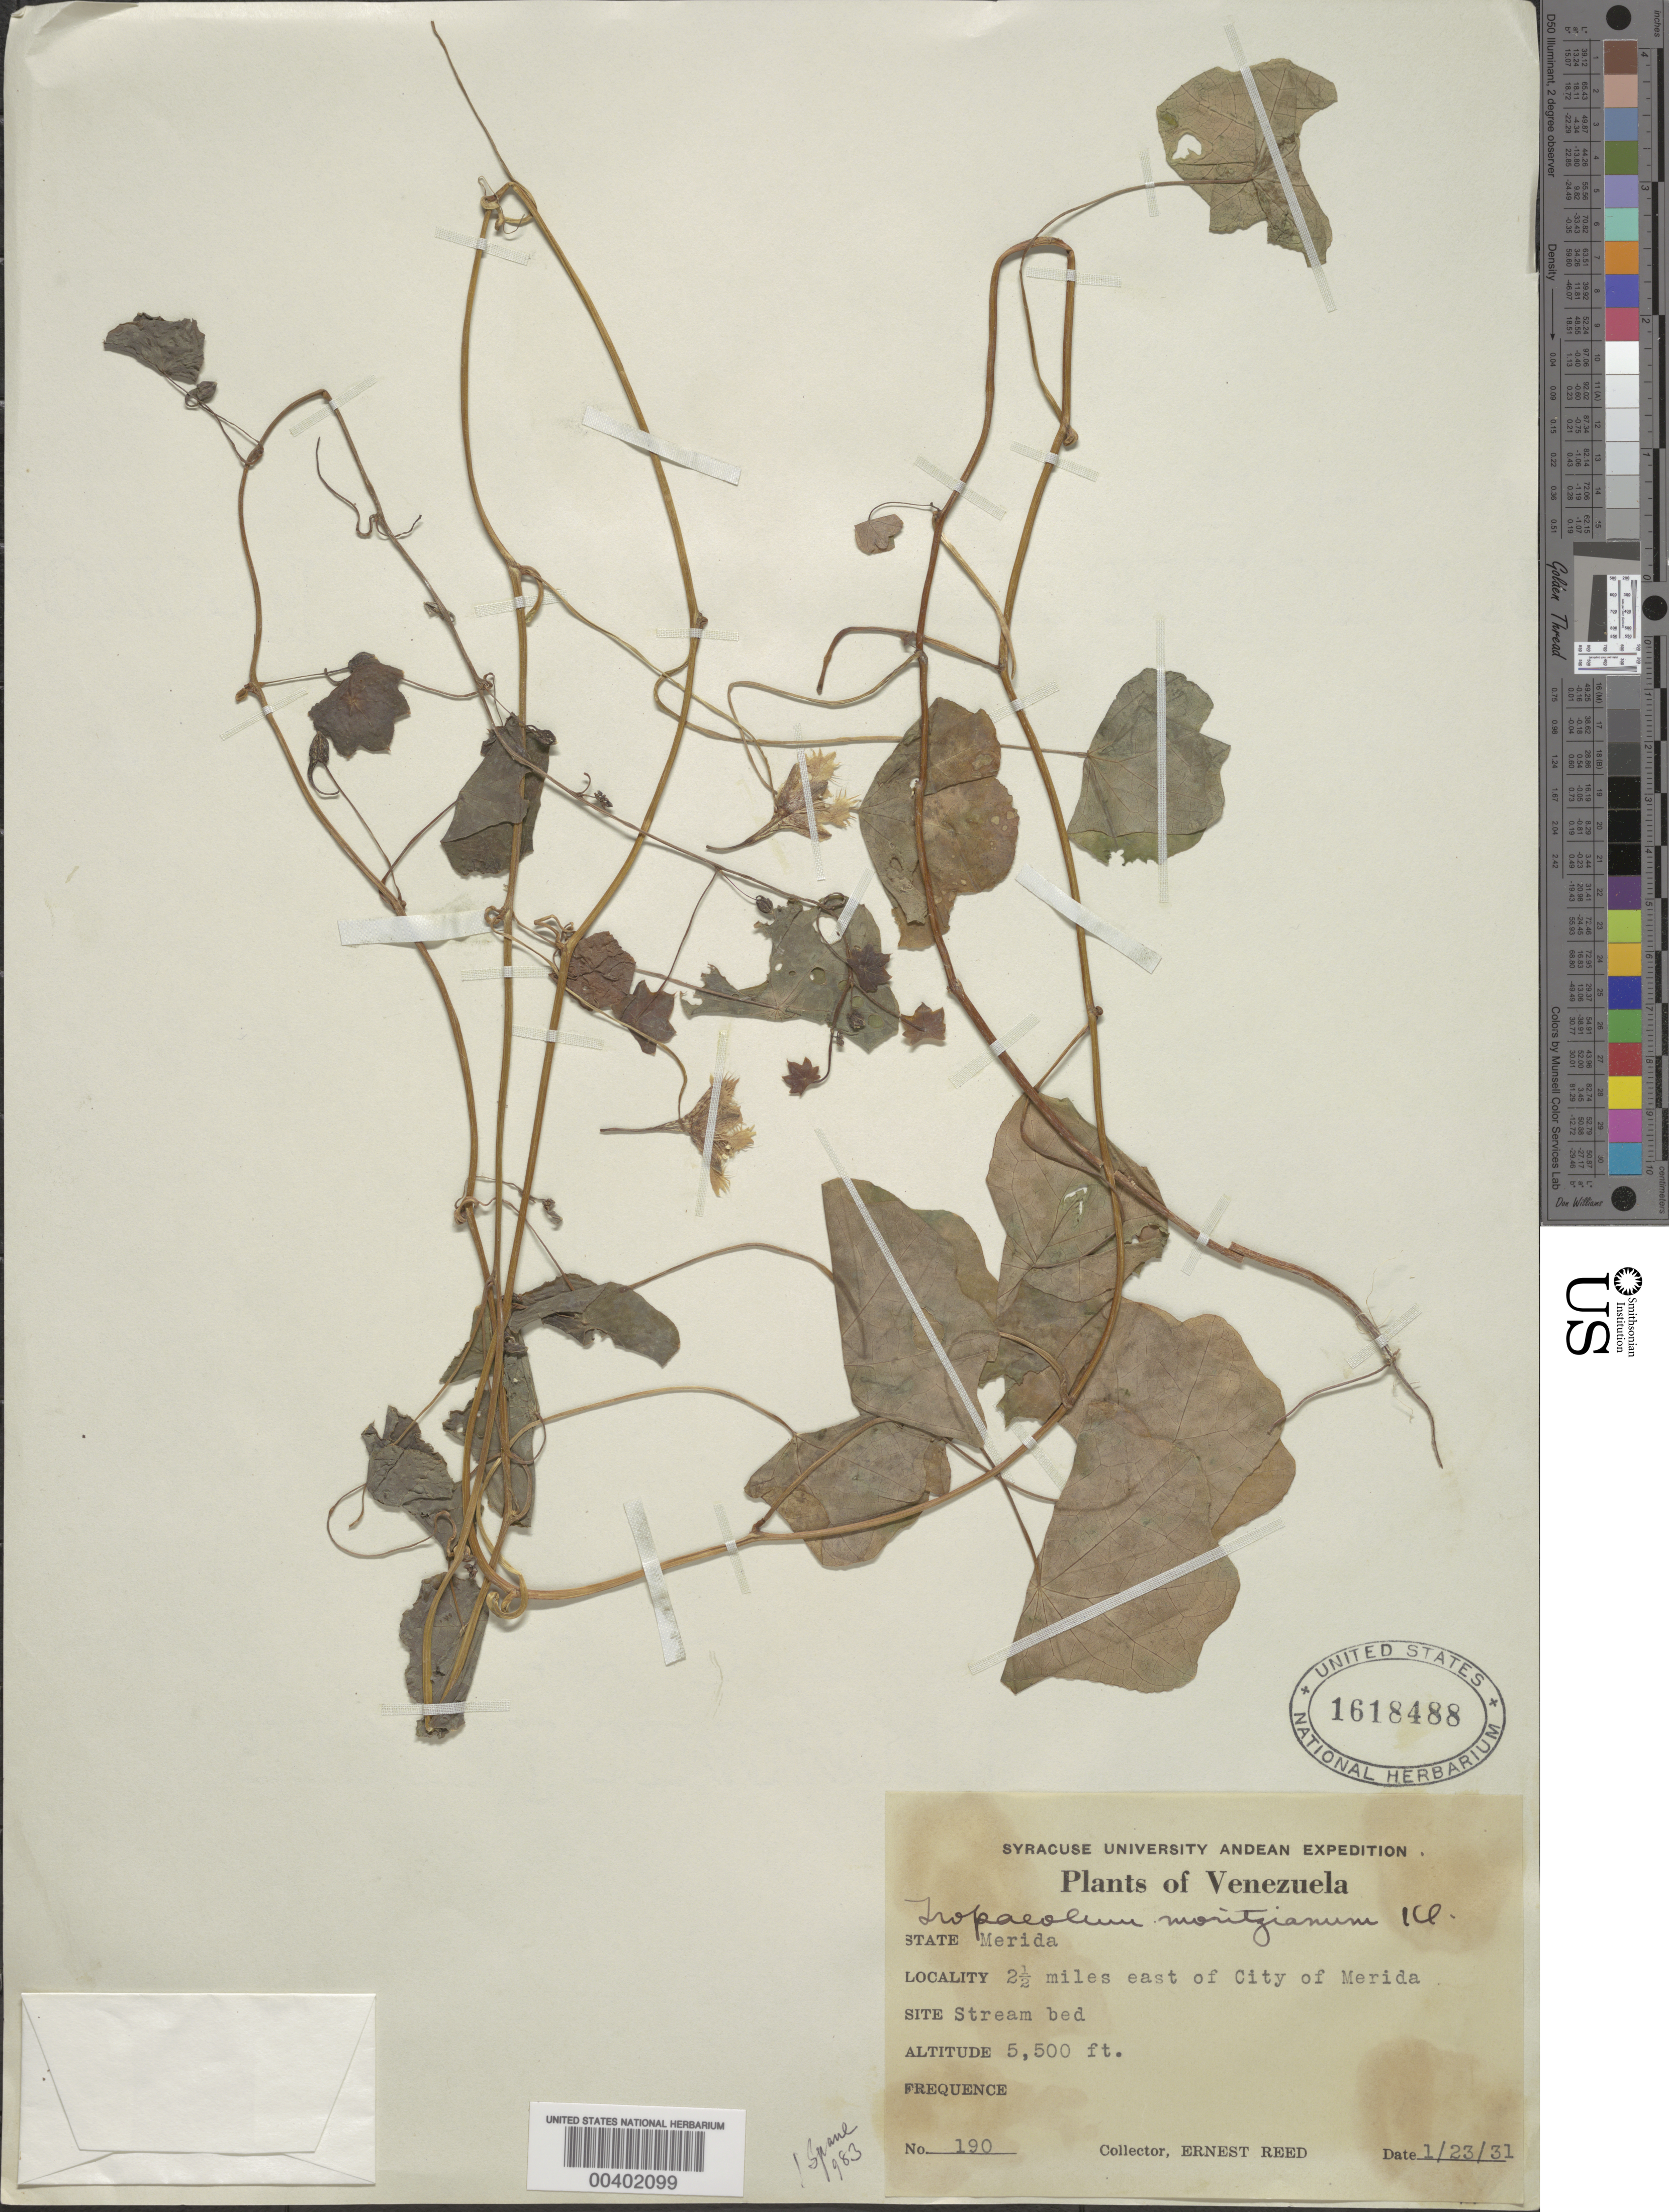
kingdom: Plantae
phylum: Tracheophyta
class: Magnoliopsida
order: Brassicales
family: Tropaeolaceae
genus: Tropaeolum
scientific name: Tropaeolum moritzianum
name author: Klotzsch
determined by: Sparre, B.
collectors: E. Reed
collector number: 190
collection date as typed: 23 Jan 1931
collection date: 1931-01-23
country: Venezuela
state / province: Mérida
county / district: Libertador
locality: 2 1/2 miles east of City of Mérida. Merida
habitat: Stream bed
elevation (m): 1676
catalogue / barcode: US 1618488